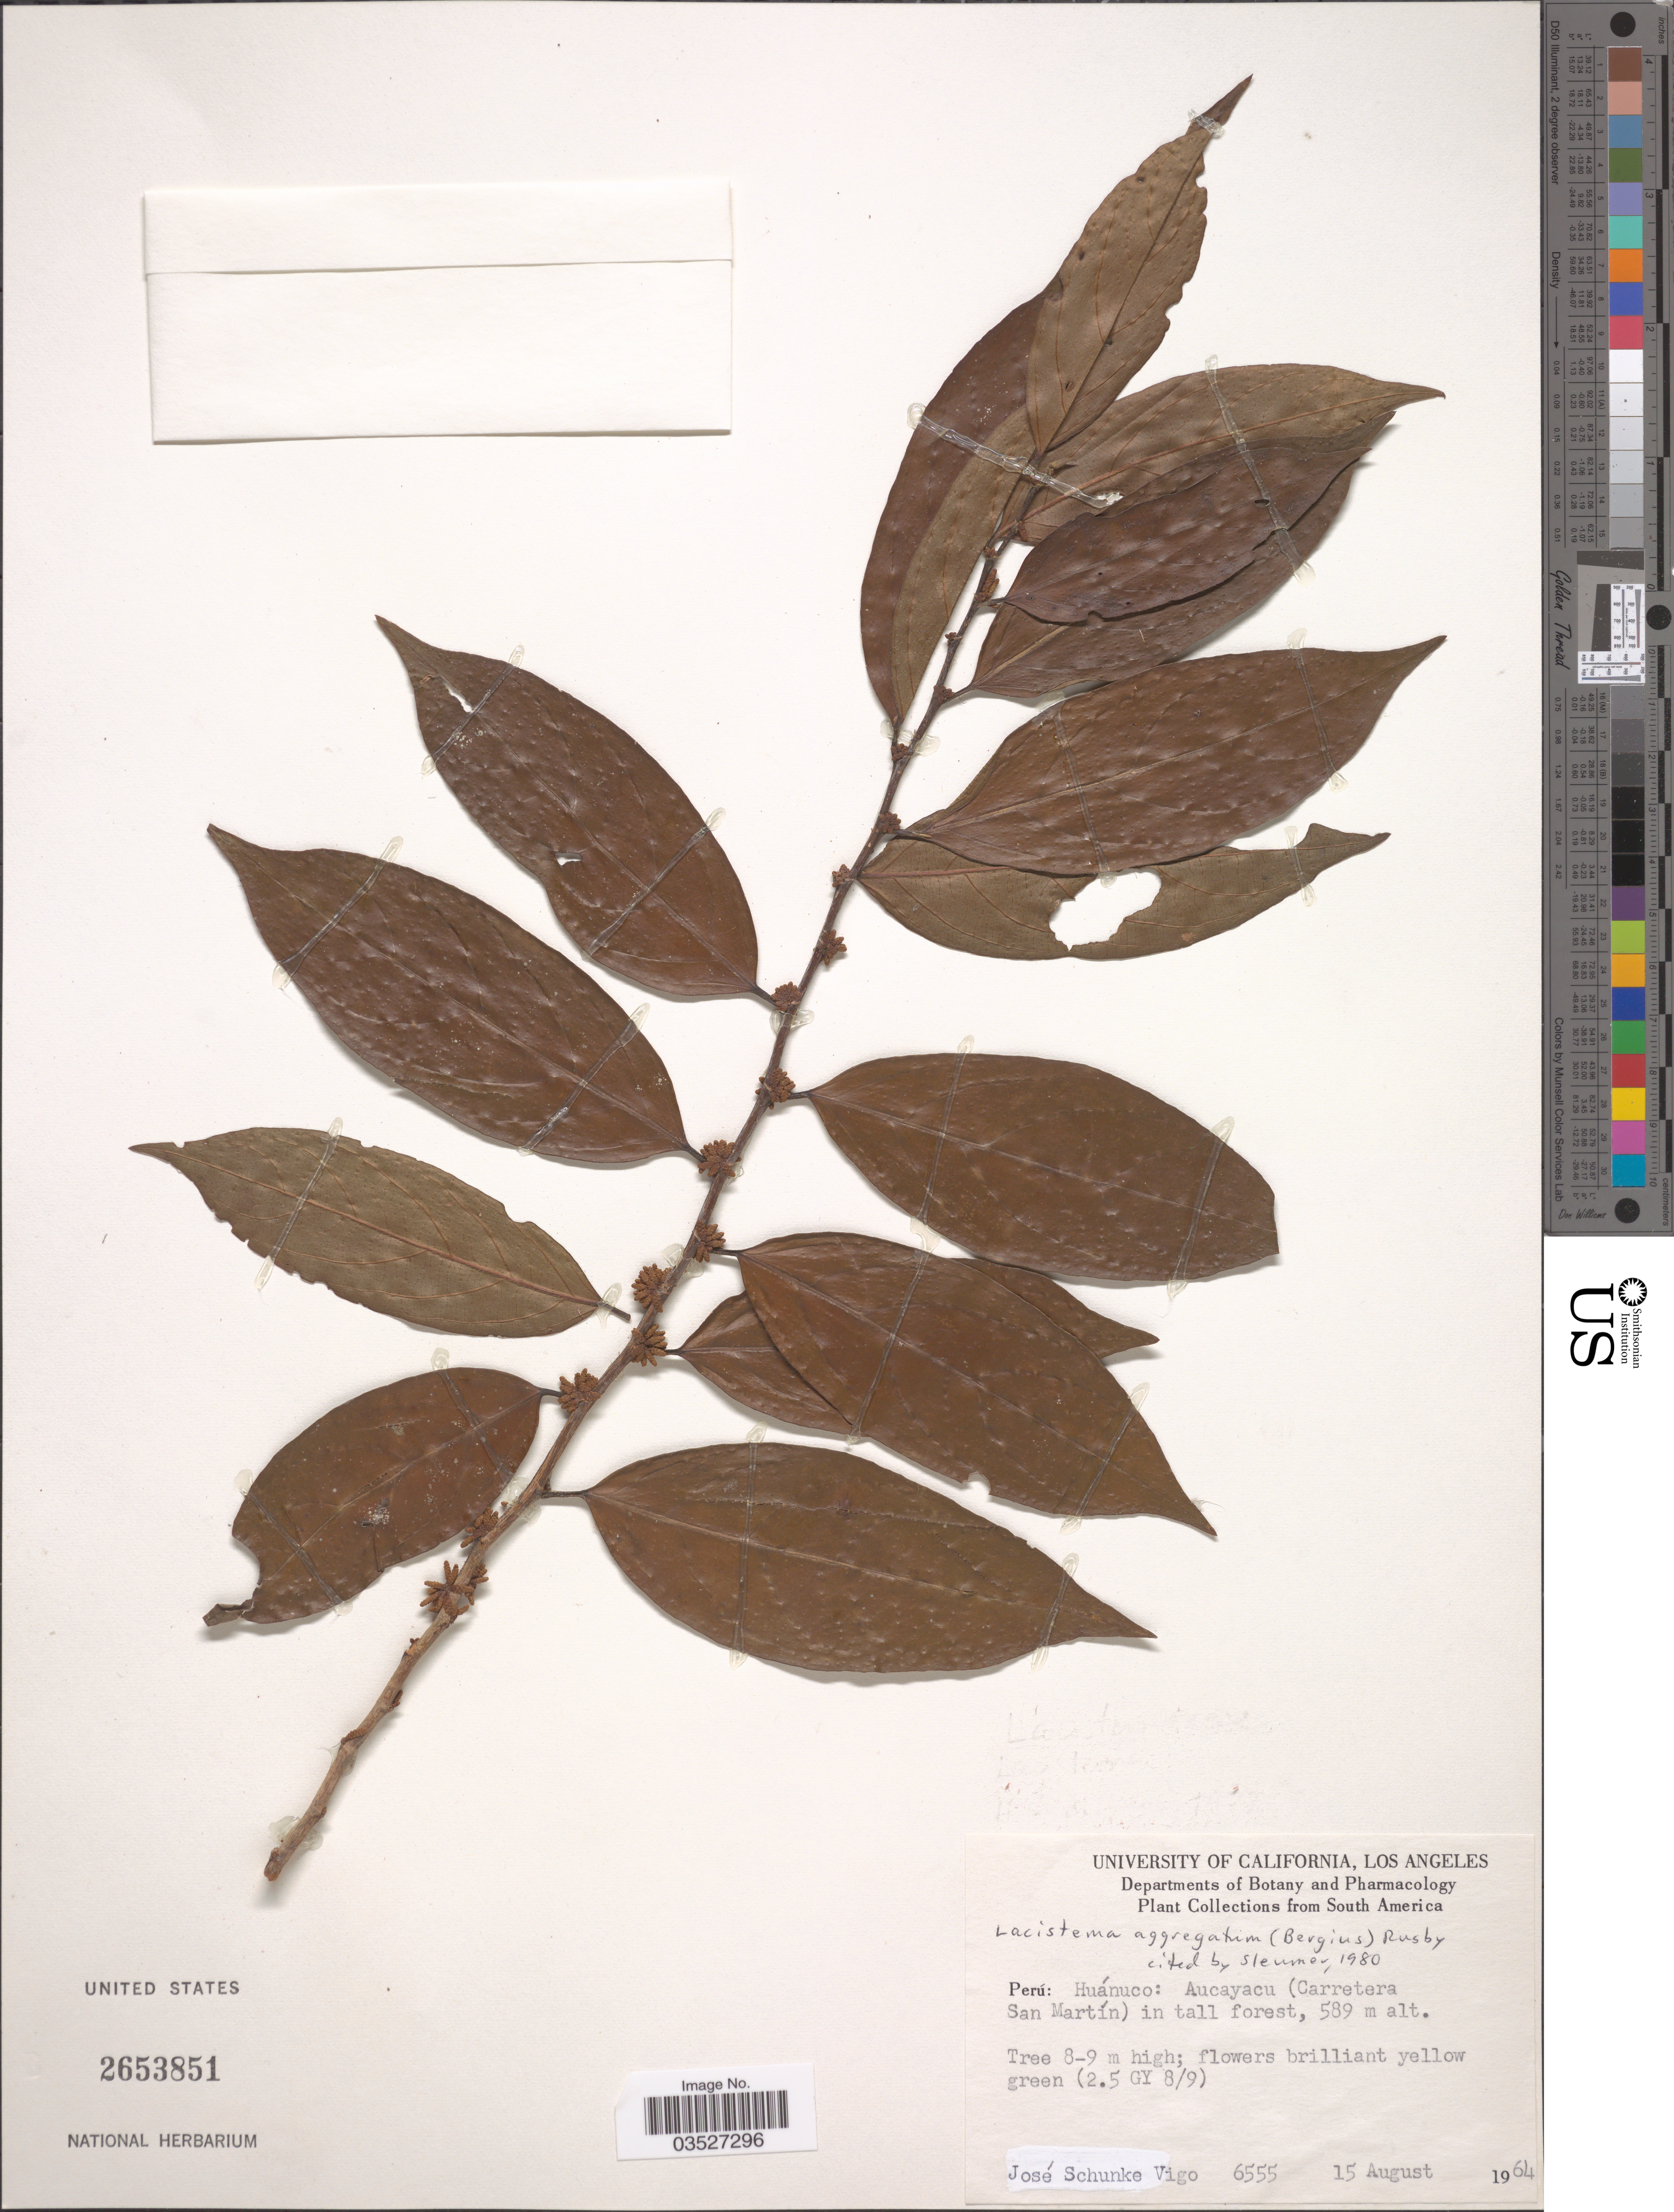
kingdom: Plantae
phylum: Tracheophyta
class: Magnoliopsida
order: Malpighiales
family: Lacistemataceae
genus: Lacistema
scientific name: Lacistema aggregatum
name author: (P.J. Bergius) Rusby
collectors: J. Schunke Vigo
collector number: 6555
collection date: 1964-08-15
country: Peru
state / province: Huánuco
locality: Aucayacu (Carretera San Martín).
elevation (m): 589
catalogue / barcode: US 2653851